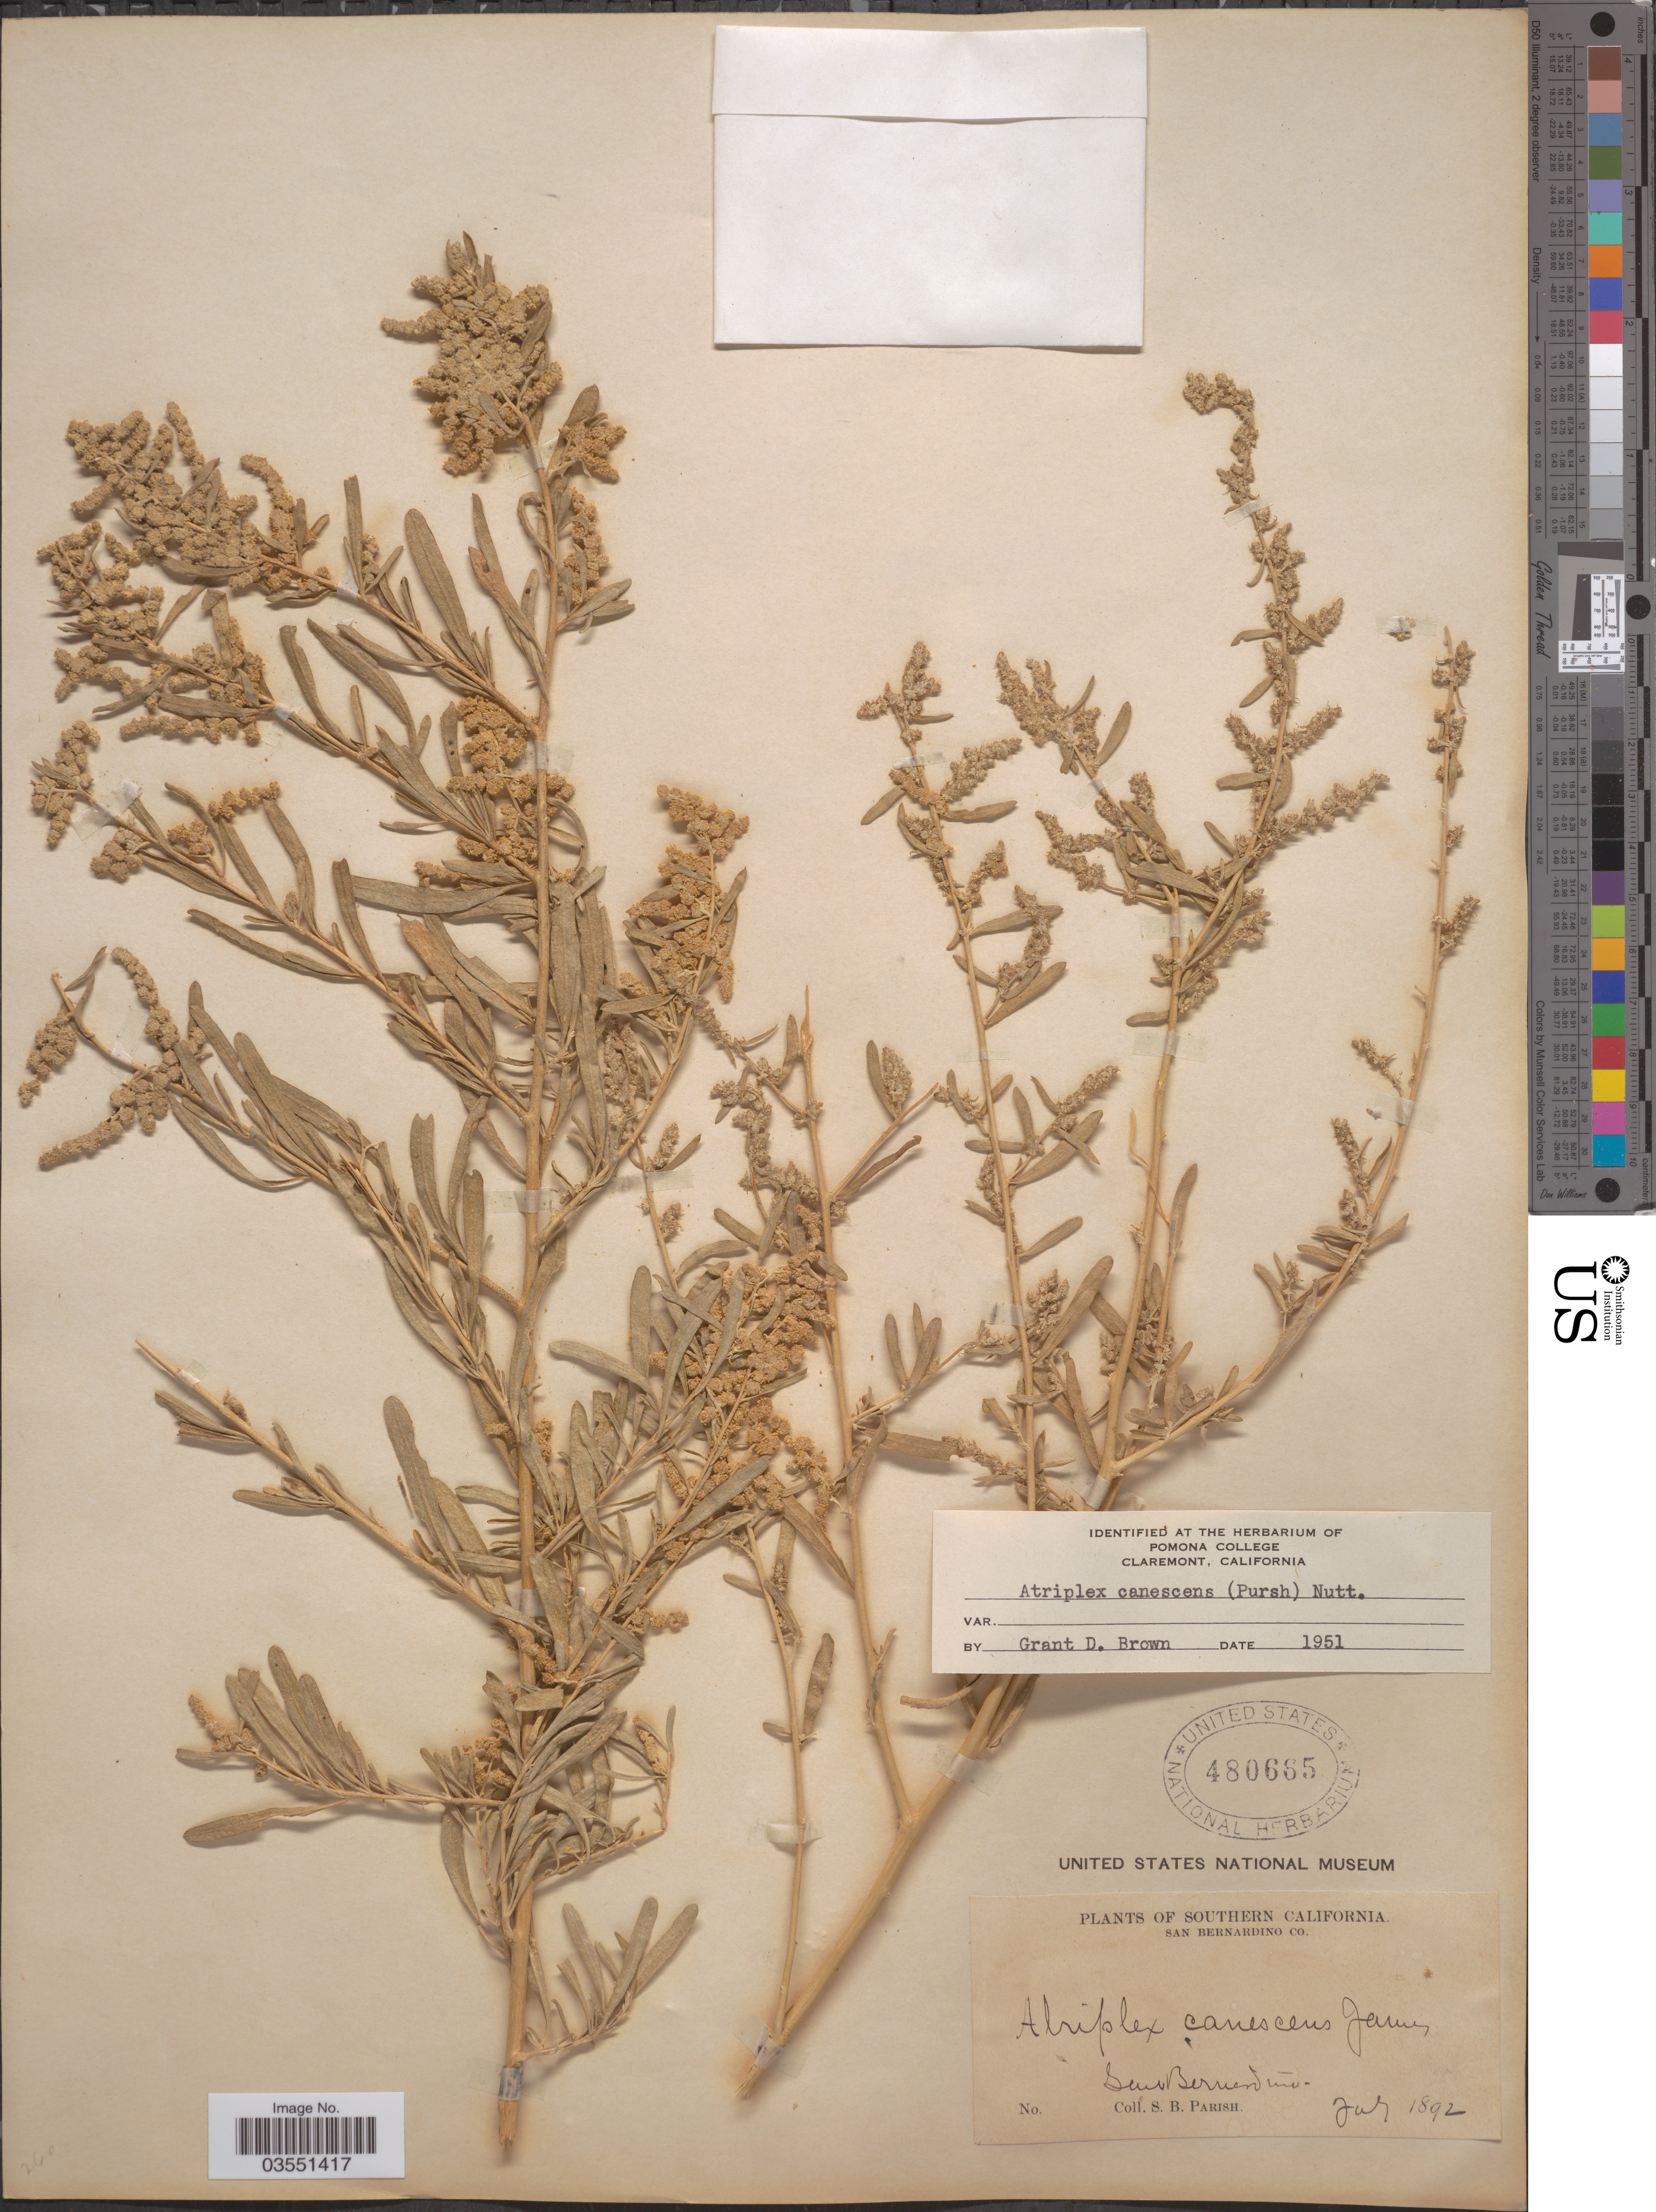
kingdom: Plantae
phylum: Tracheophyta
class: Magnoliopsida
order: Caryophyllales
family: Amaranthaceae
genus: Atriplex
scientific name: Atriplex canescens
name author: (Pursh) Nutt.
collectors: S. B. Parish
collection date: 1892-07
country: United States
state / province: California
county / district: San Bernardino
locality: Southern California. San Bernardino Co. San Bernardino.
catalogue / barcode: US 480665